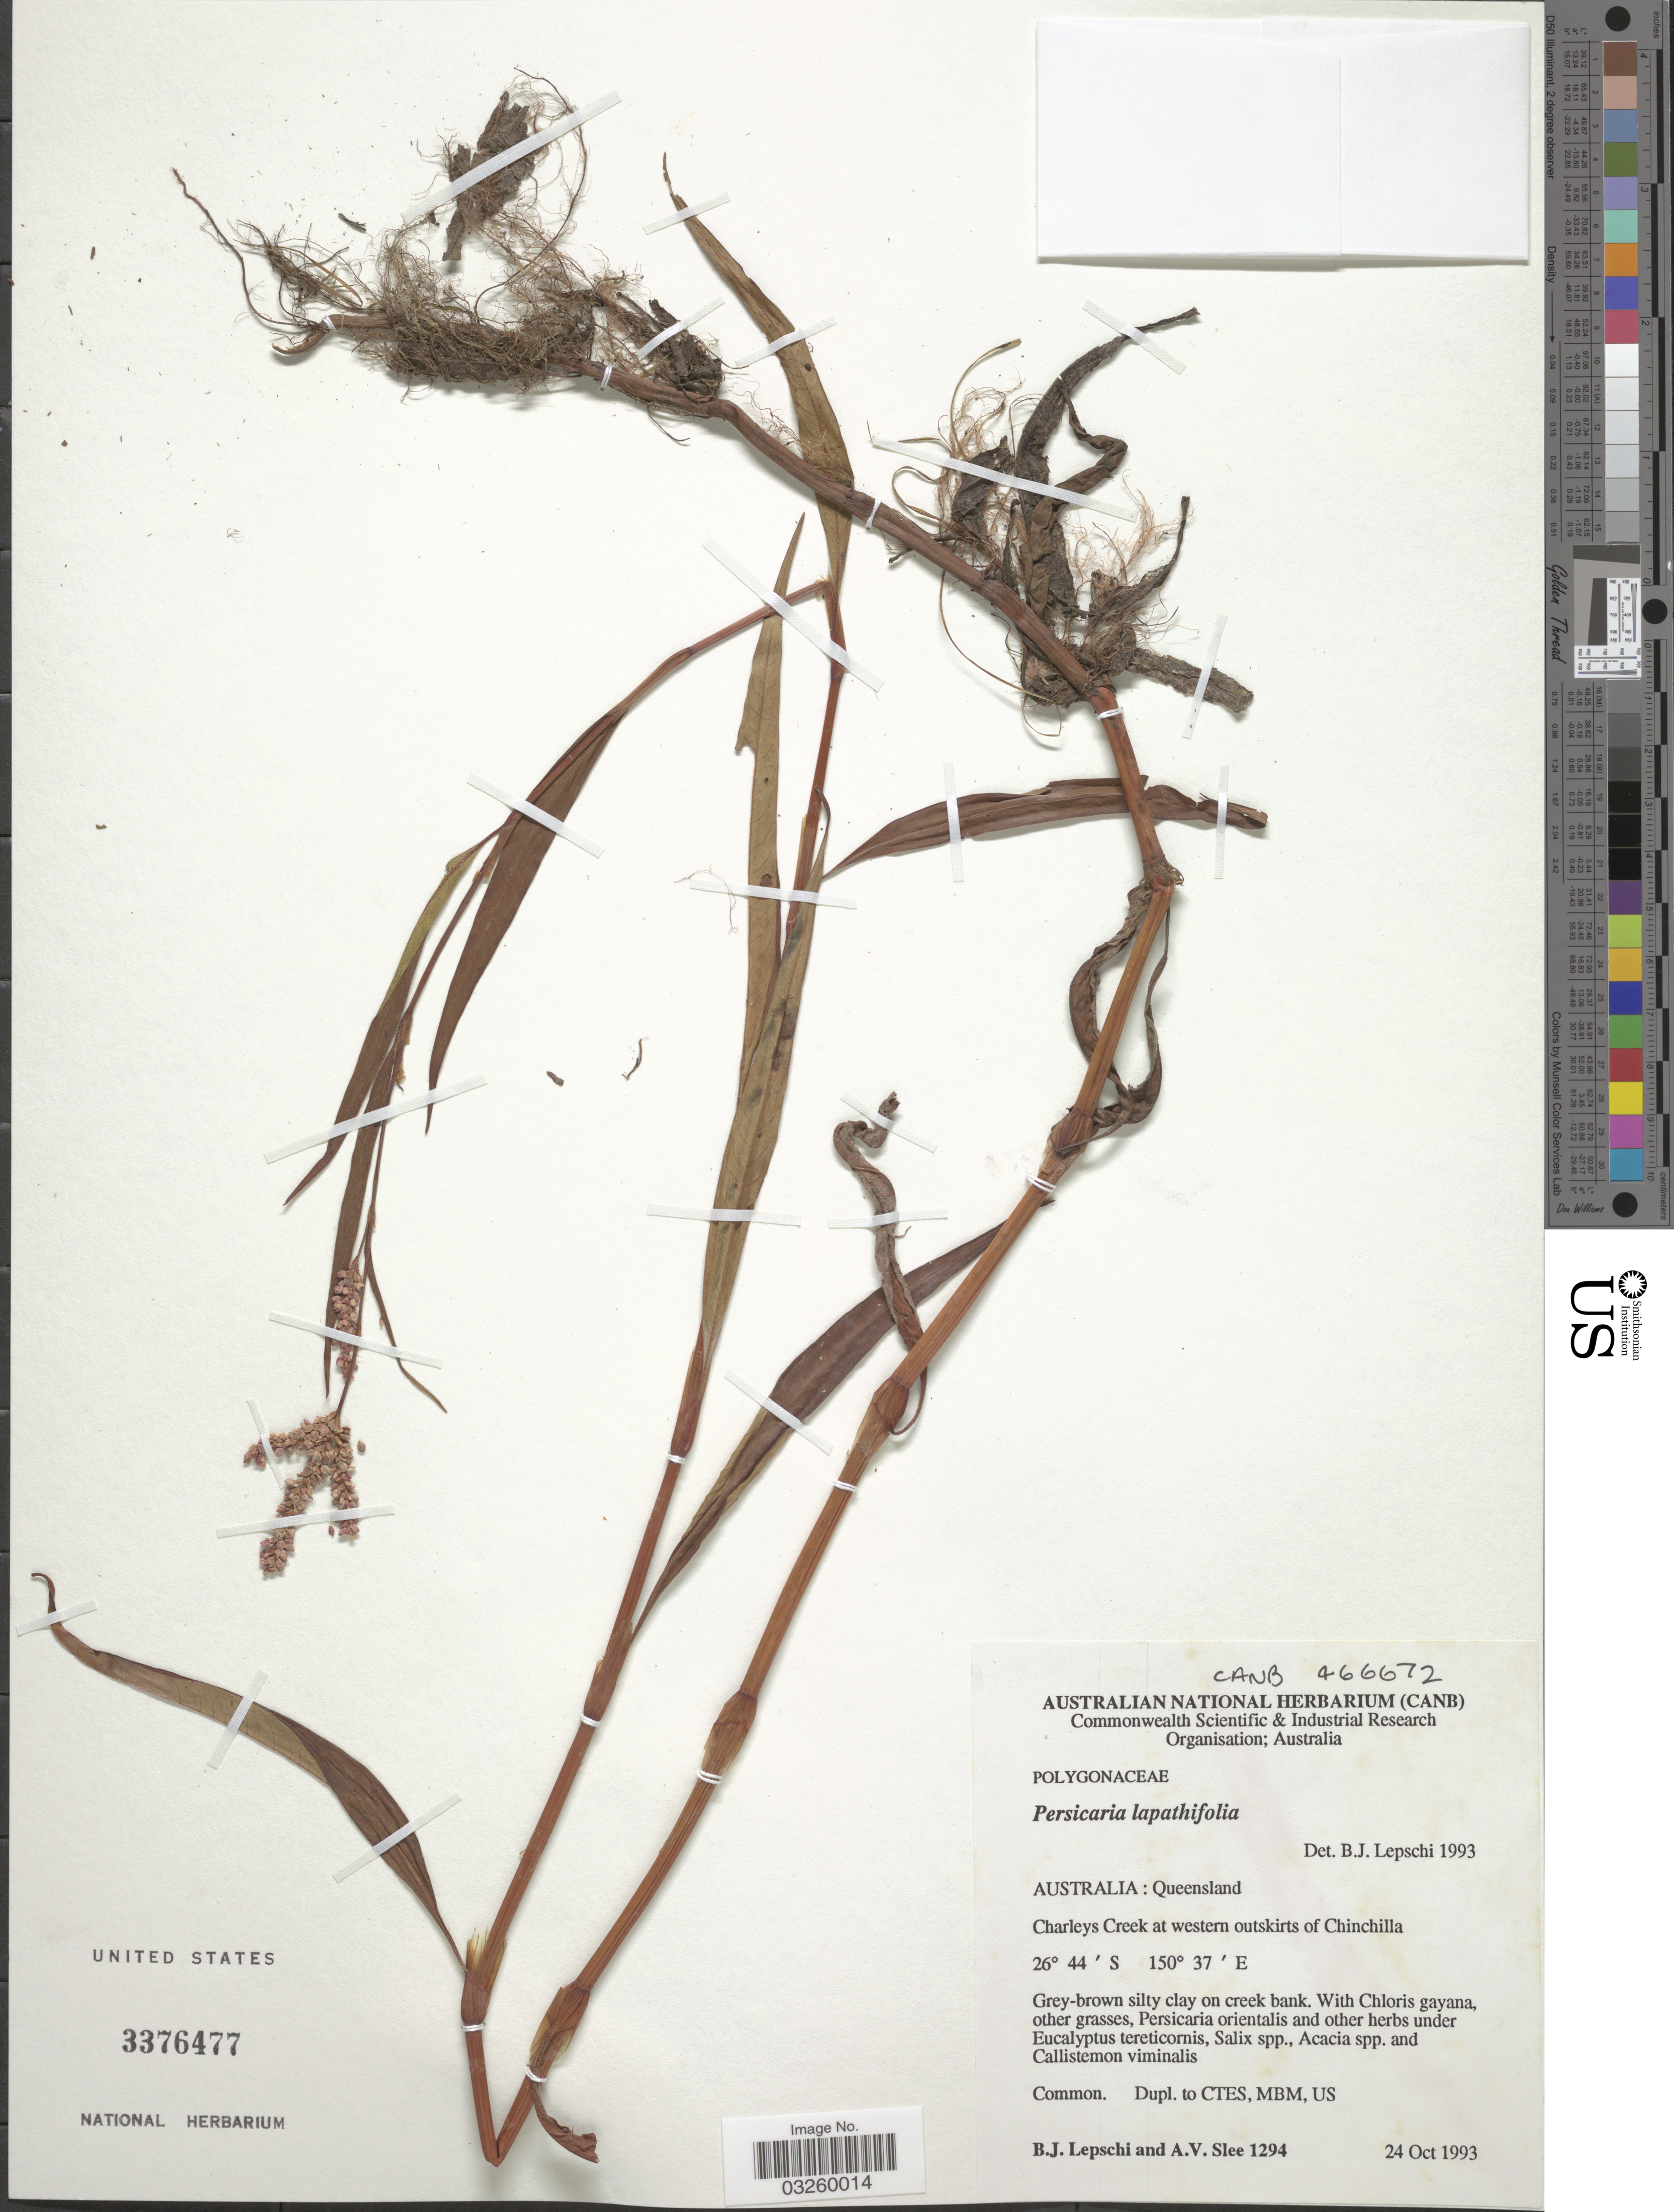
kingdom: Plantae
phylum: Tracheophyta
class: Magnoliopsida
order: Caryophyllales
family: Polygonaceae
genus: Polygonum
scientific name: Polygonum lapathifolium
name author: L.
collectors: B. Lepschi & A. Slee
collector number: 1294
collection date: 1993-10-24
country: Australia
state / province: Queensland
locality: Charleys Creek at western outskirts of Chinchilla.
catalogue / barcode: US 3376477